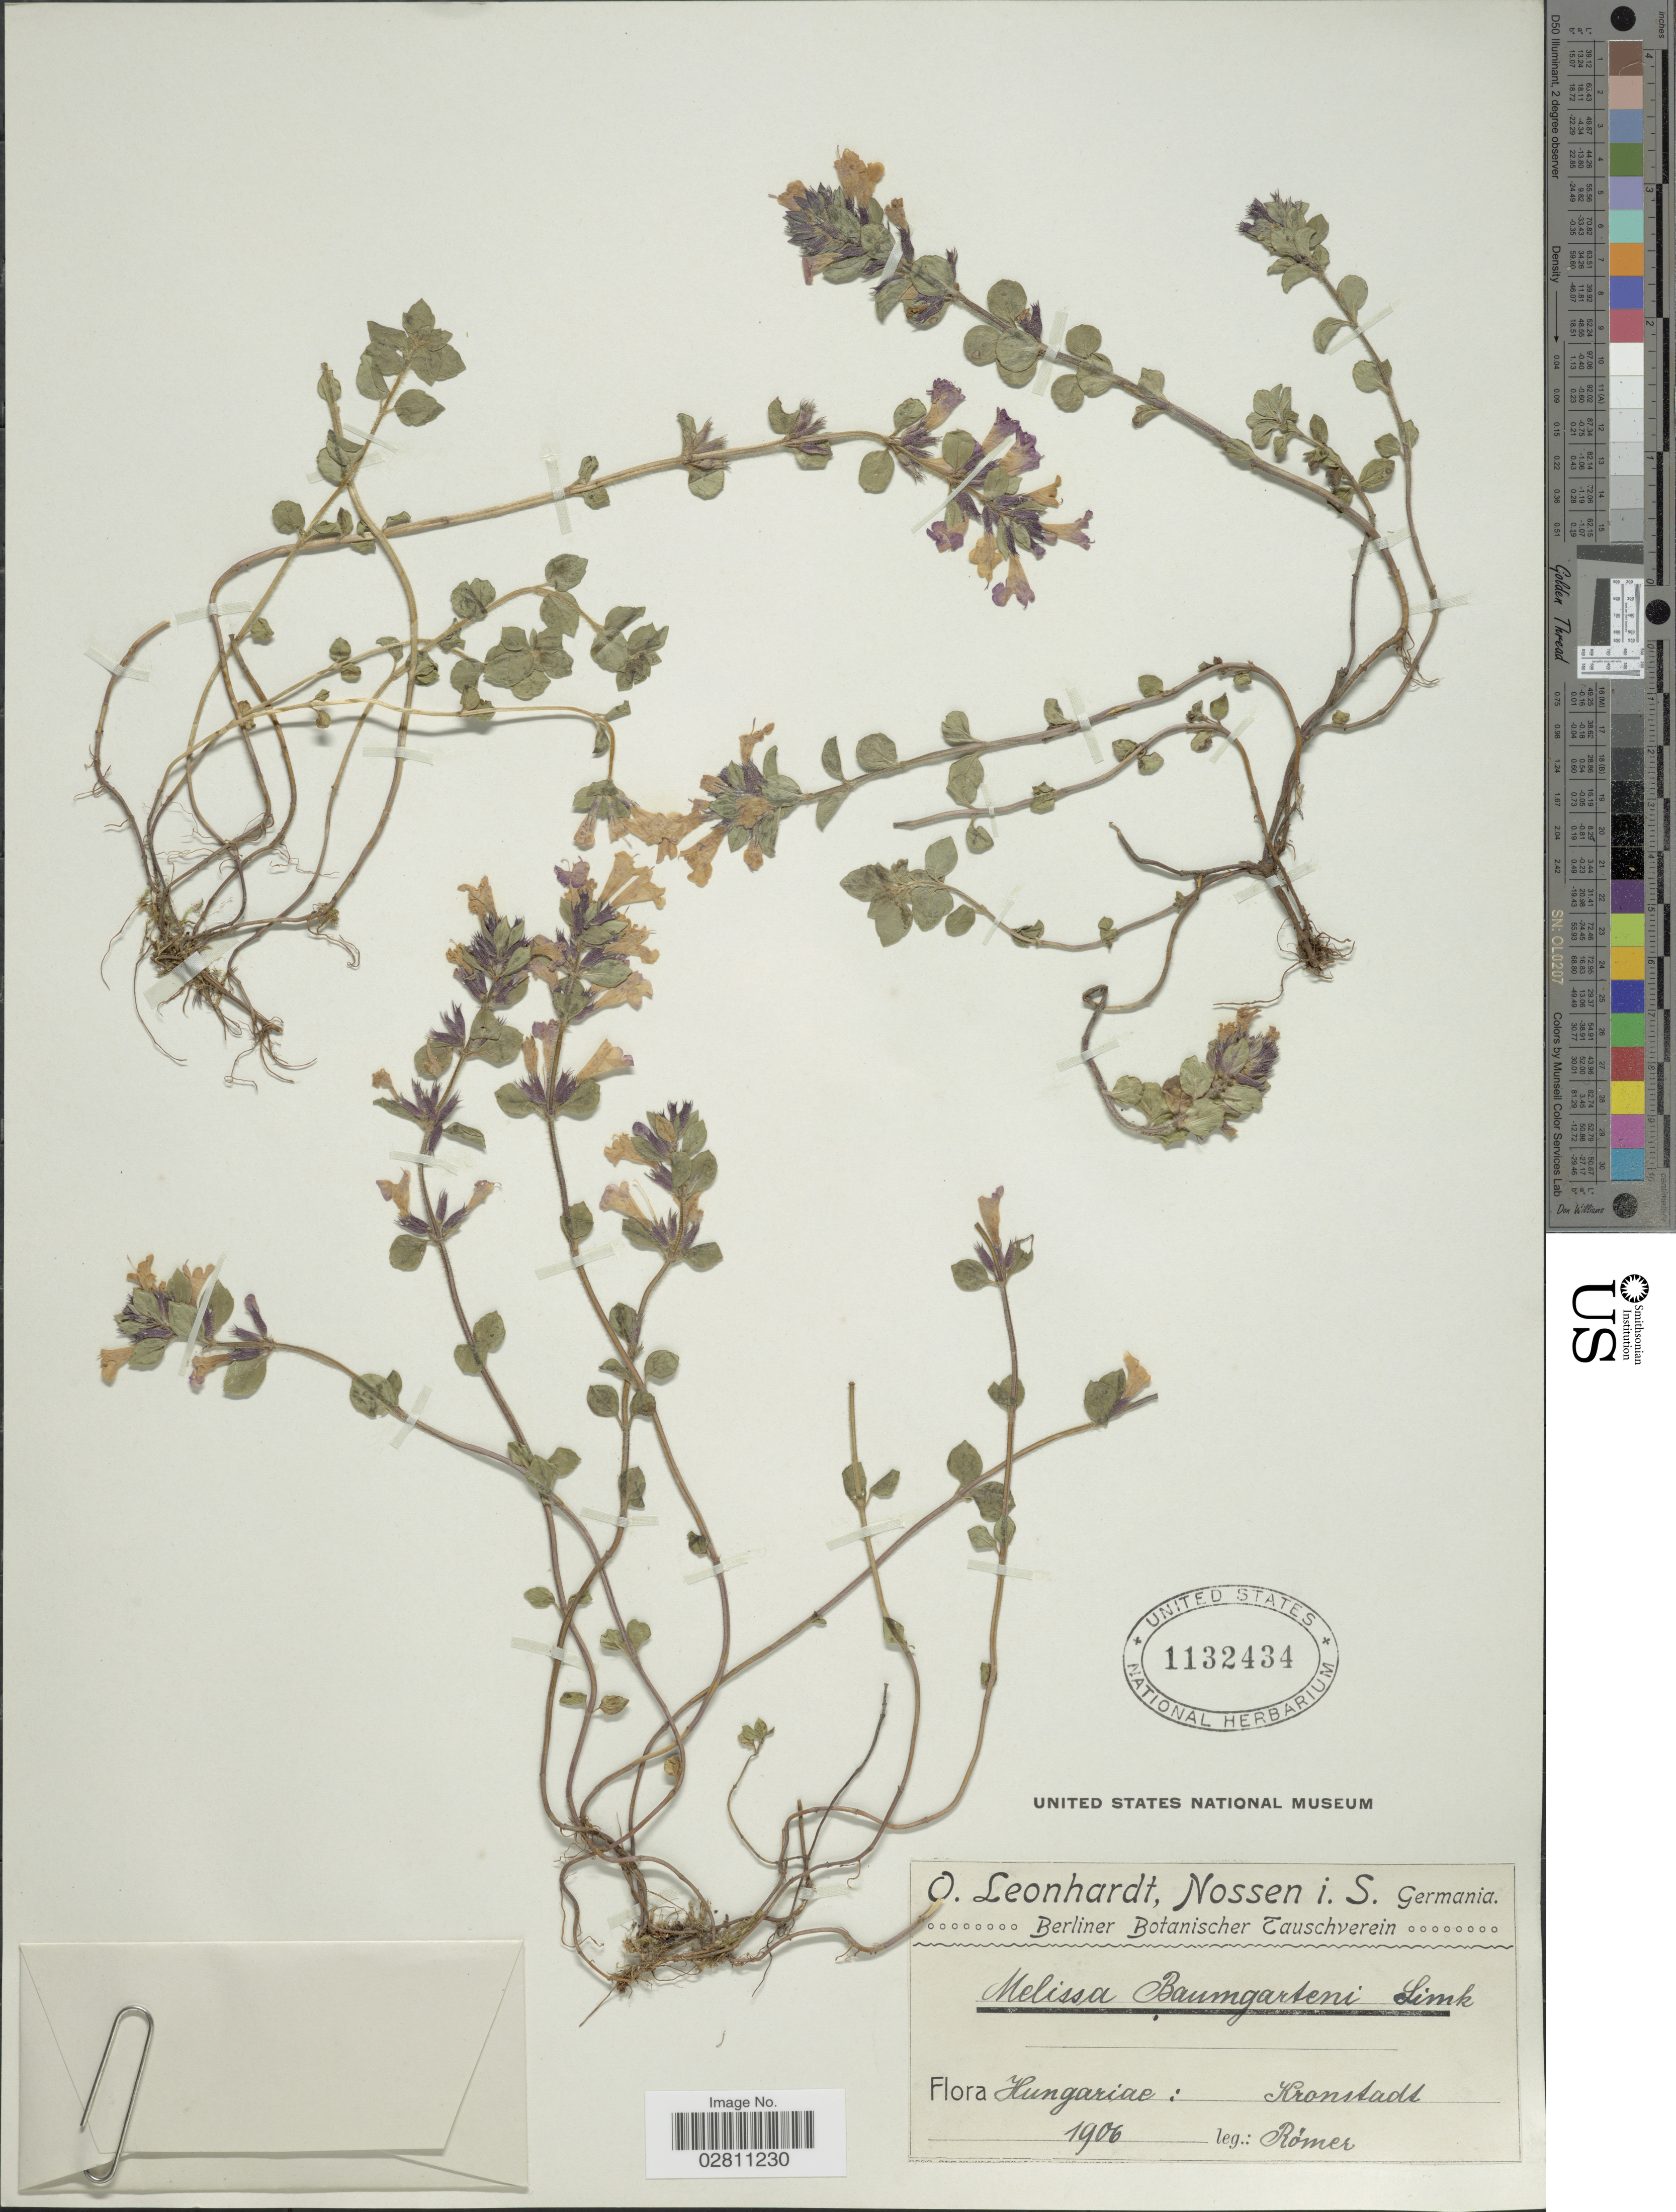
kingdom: Plantae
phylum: Tracheophyta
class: Magnoliopsida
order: Lamiales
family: Lamiaceae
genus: Clinopodium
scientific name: Clinopodium alpinum subsp. hungaricum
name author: (Simonk.) Govaerts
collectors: -. Romer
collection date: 1906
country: Hungary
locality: Kronstadt.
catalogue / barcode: US 1132434